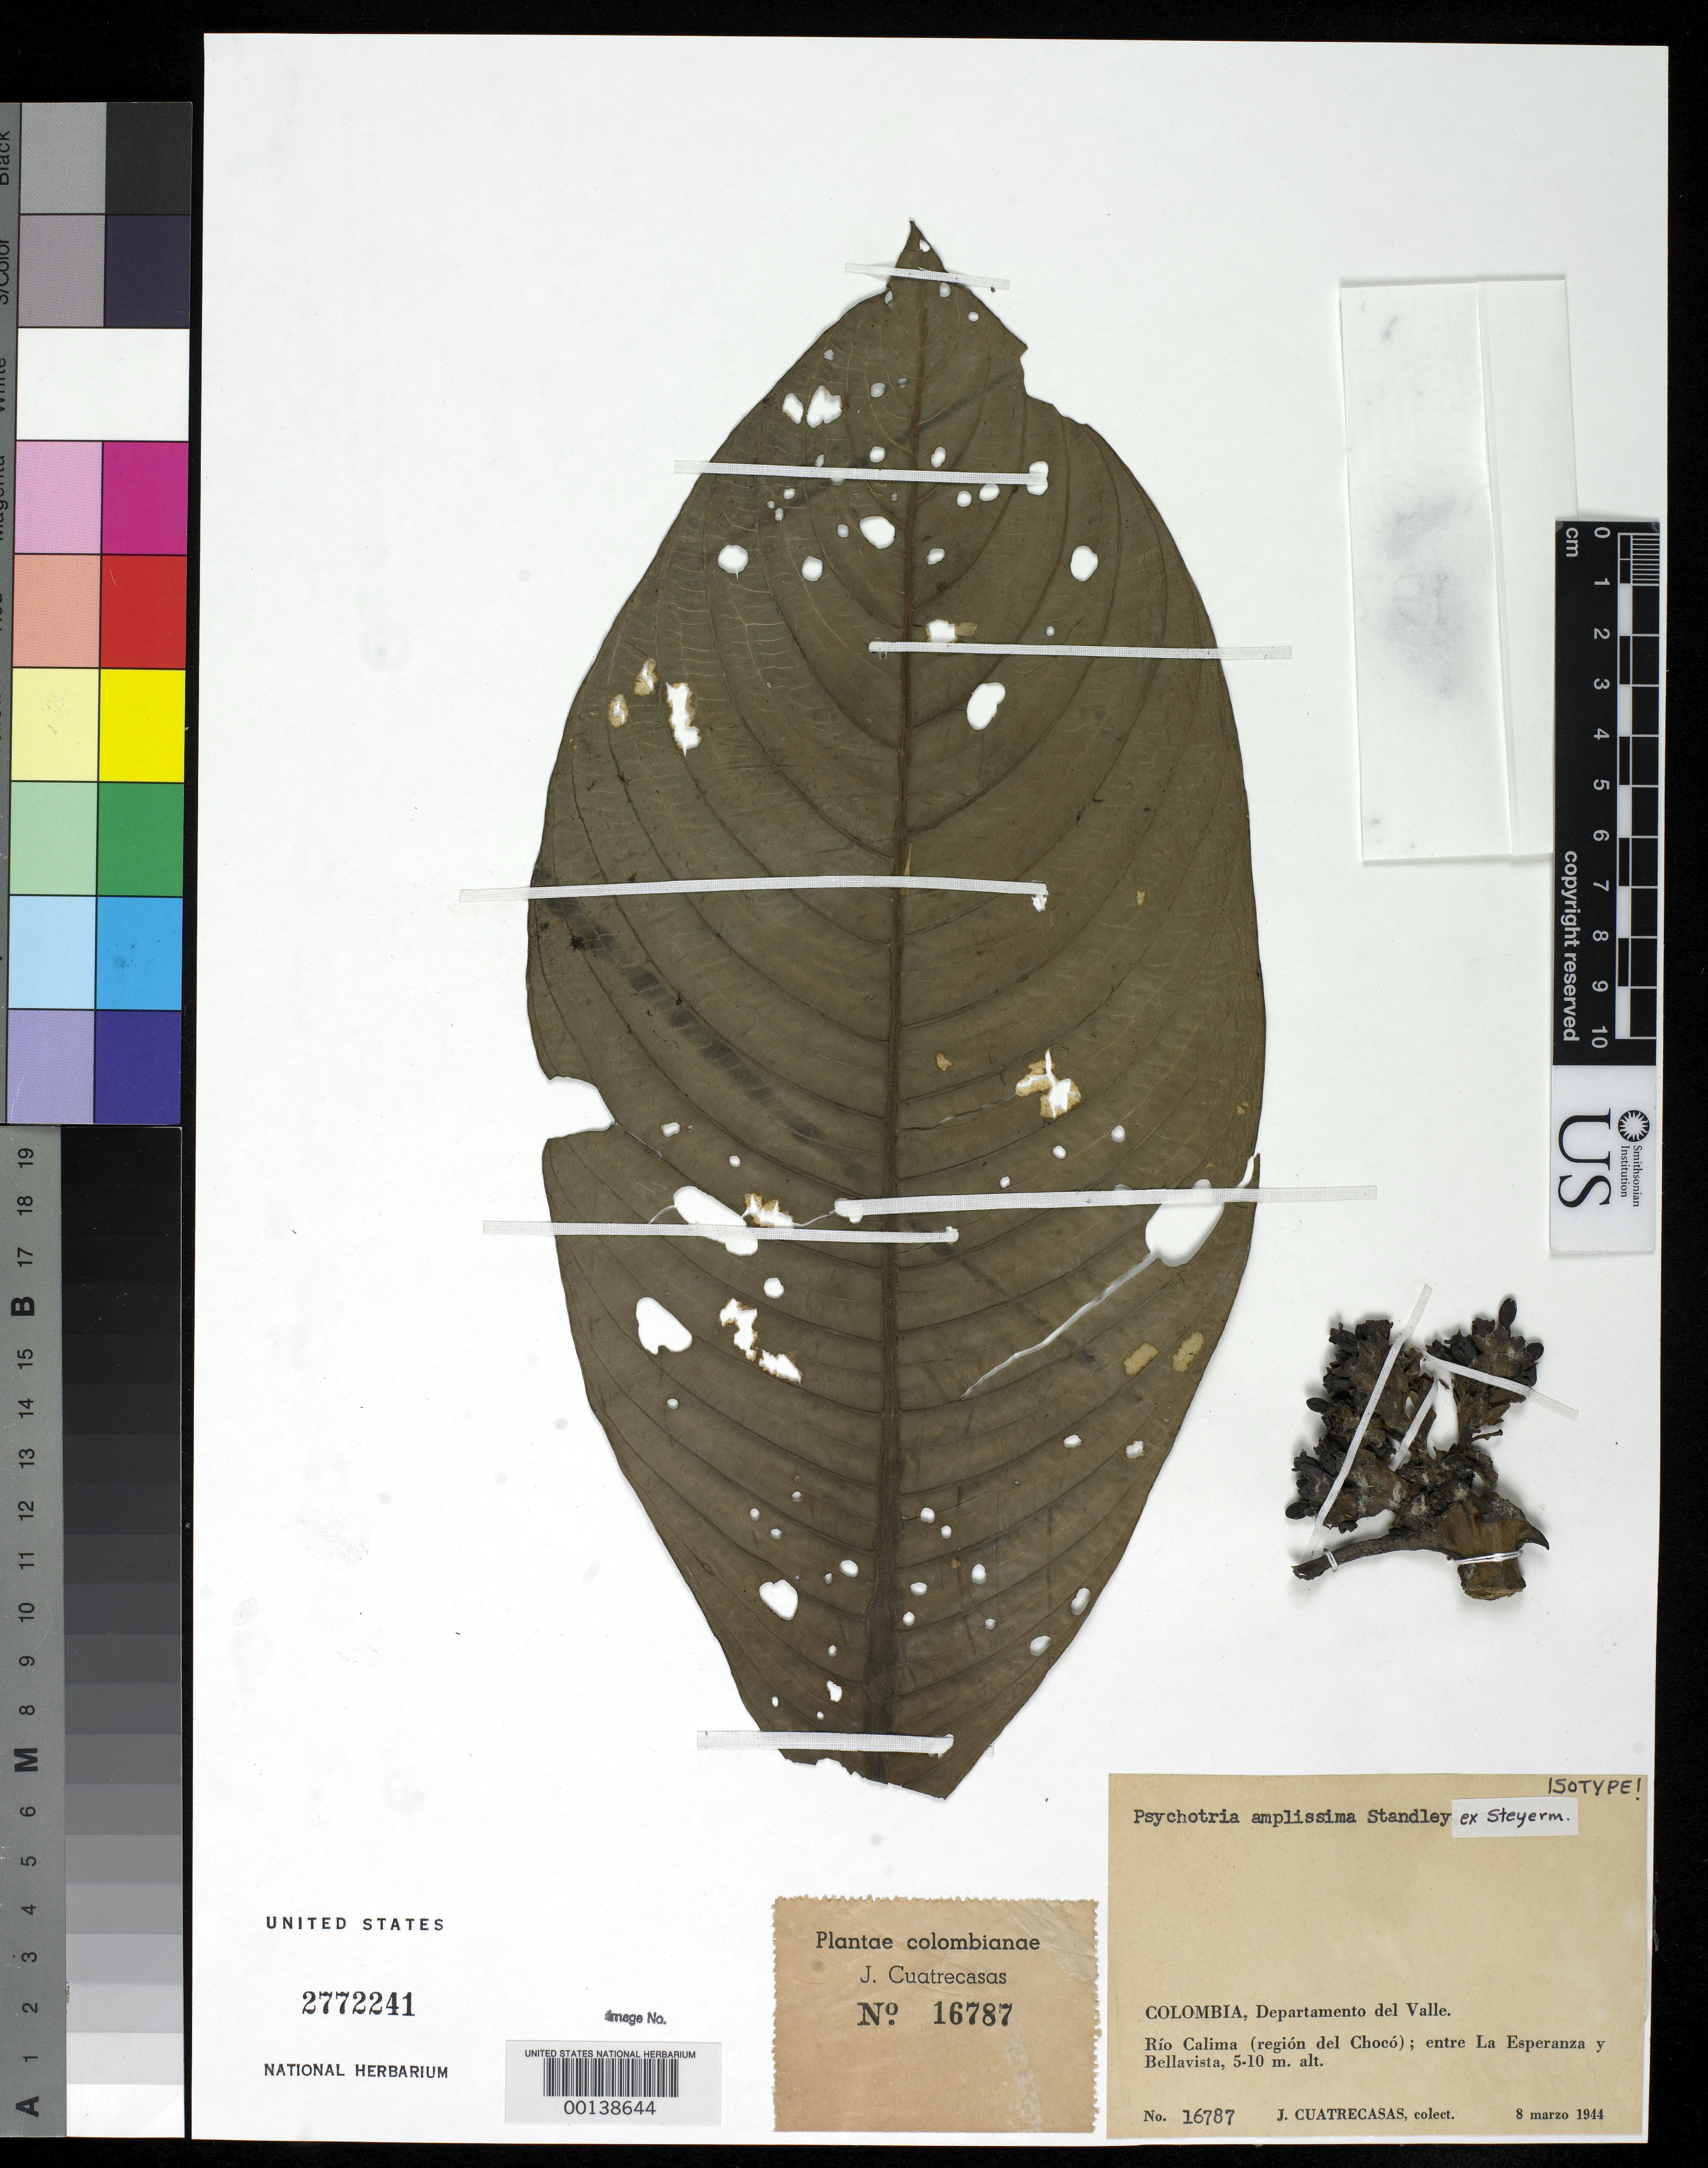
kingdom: Plantae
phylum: Tracheophyta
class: Magnoliopsida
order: Gentianales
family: Rubiaceae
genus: Psychotria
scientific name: Psychotria amplissima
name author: Standl. ex Steyerm.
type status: Isotype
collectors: J. Cuatrecasas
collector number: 16787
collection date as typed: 08 Mar 1944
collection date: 1944-03-08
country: Colombia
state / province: Valle del Cauca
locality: Rio Calima, between la Esperanza and Bellavista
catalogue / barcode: US 2772241